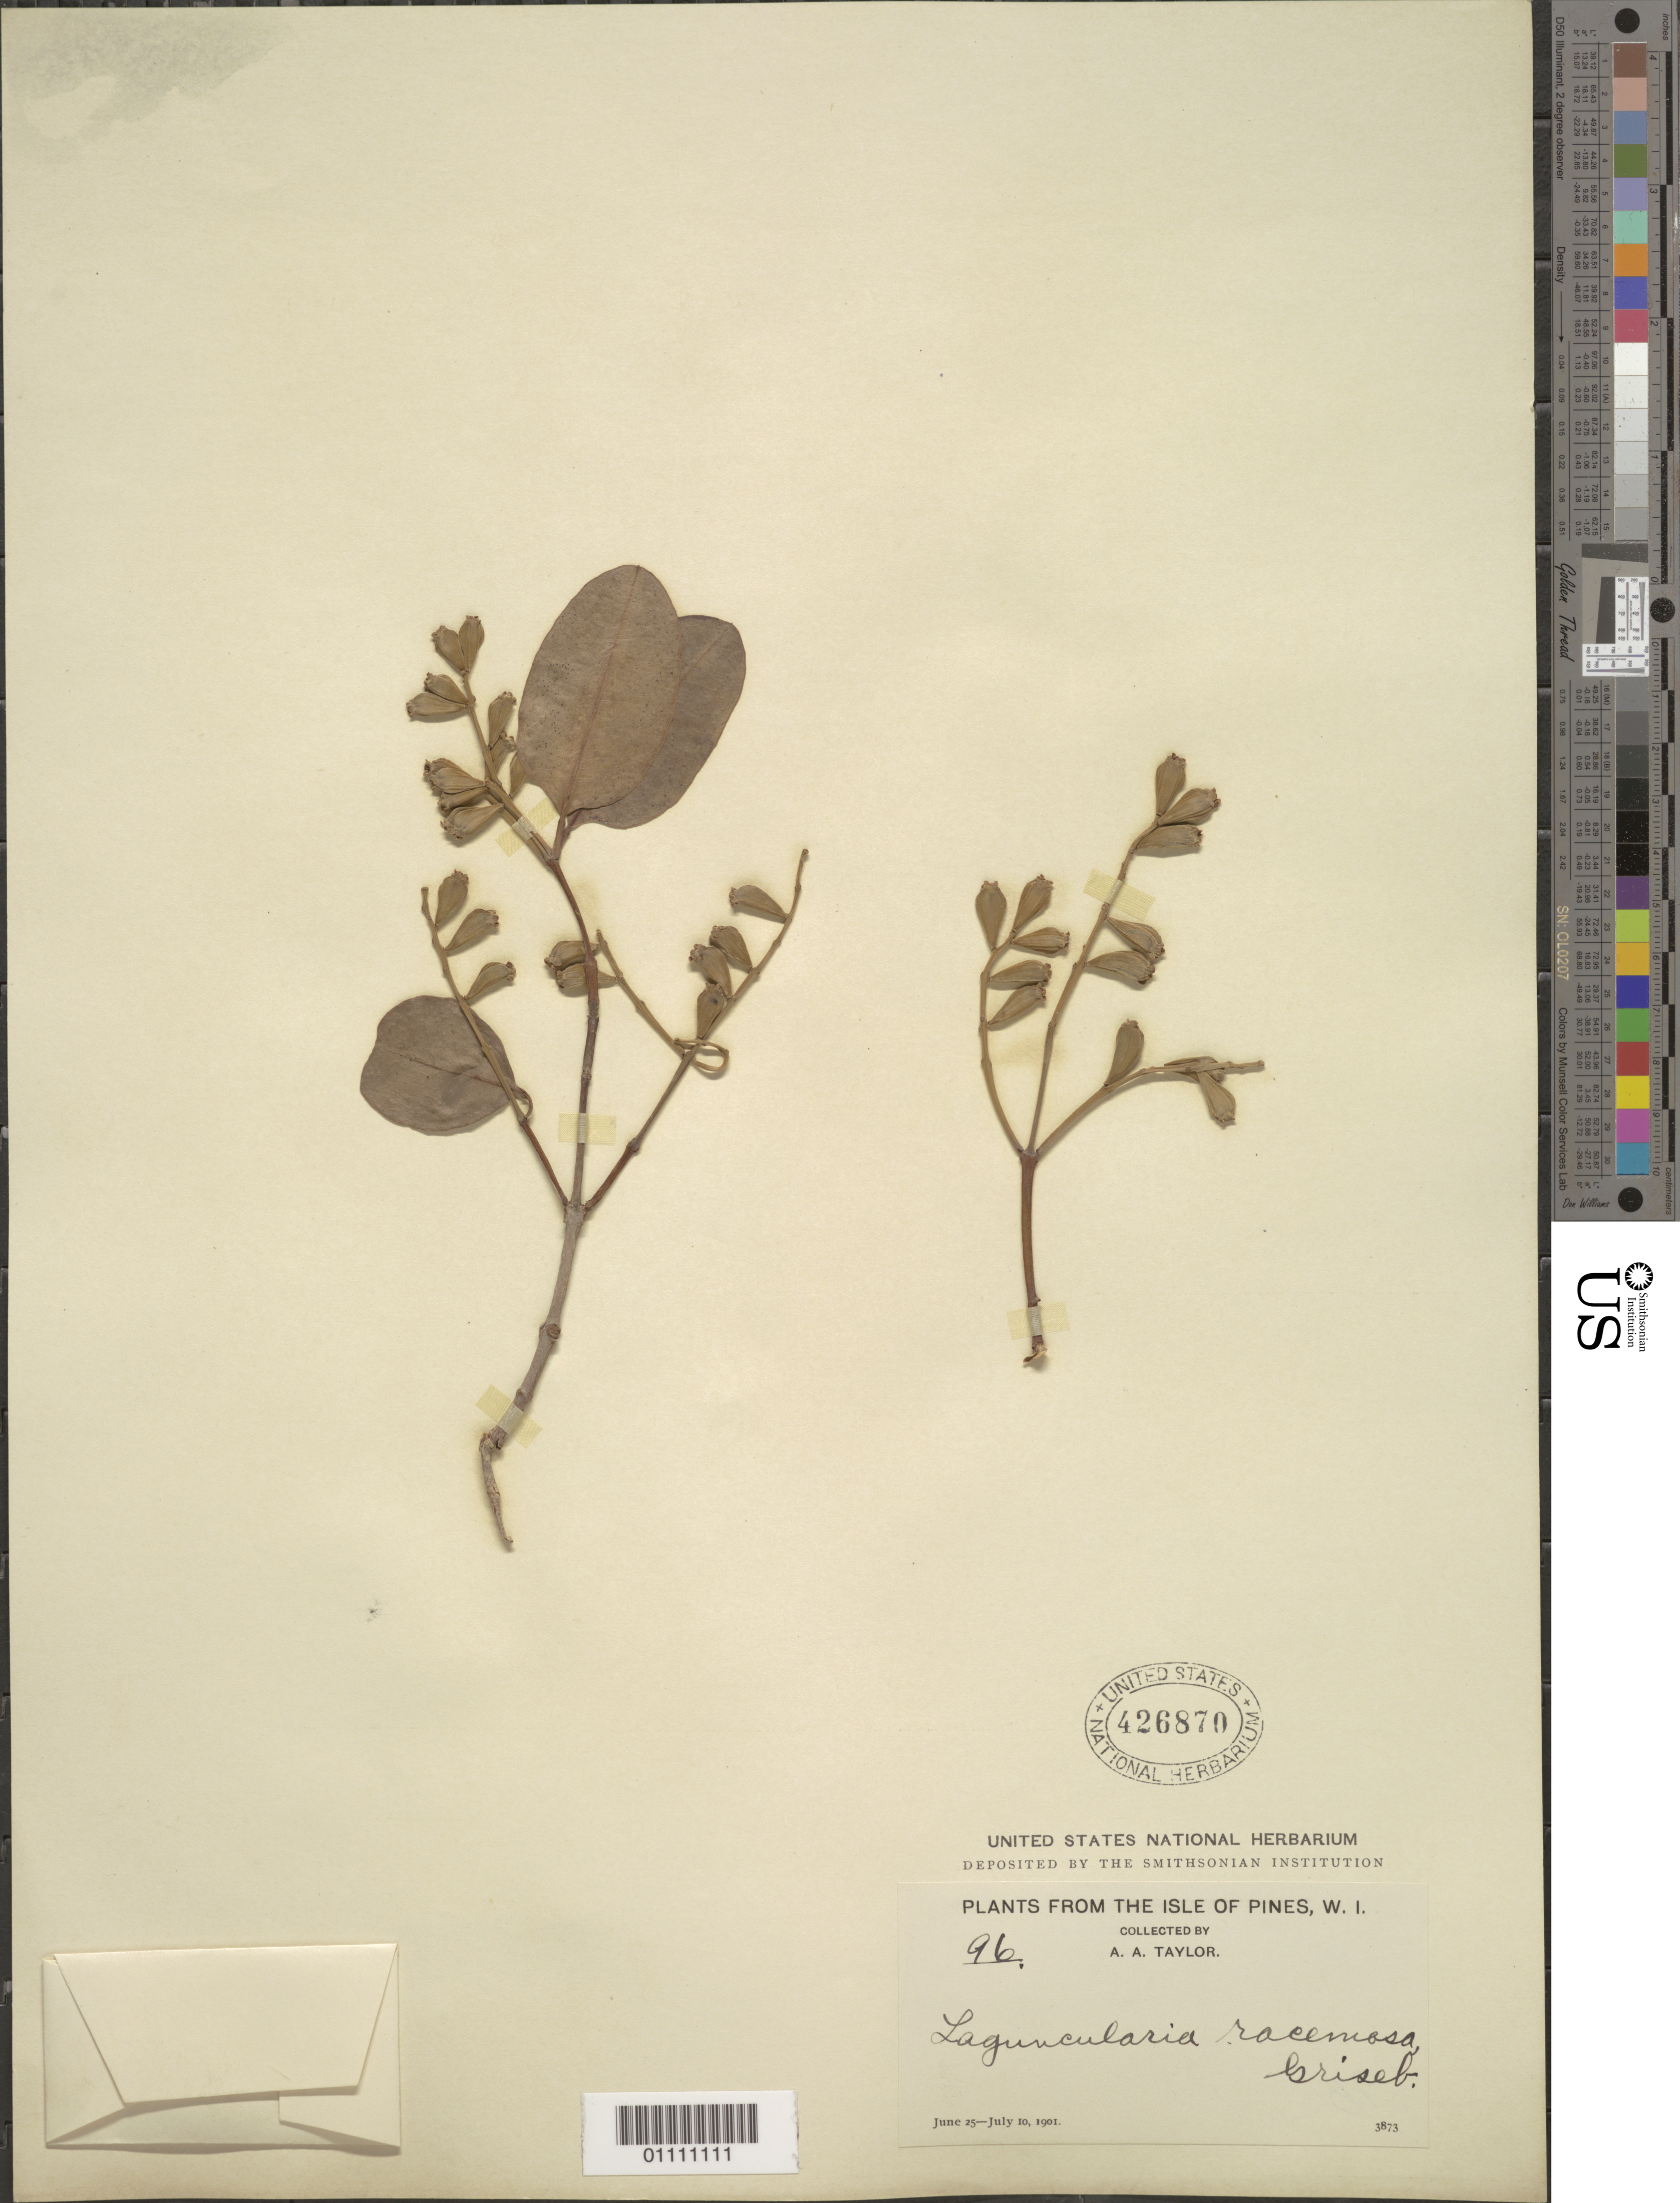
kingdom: Plantae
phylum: Tracheophyta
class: Magnoliopsida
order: Myrtales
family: Combretaceae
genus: Laguncularia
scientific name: Laguncularia racemosa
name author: (L.) C.F. Gaertn.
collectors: A. A. Taylor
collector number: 96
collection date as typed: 25 Jun 1901 to 10 Jul 1901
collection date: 1901-06-25/1901-07-10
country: Cuba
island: Isla de la Juventud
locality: Isle of Pines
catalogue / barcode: US 426870